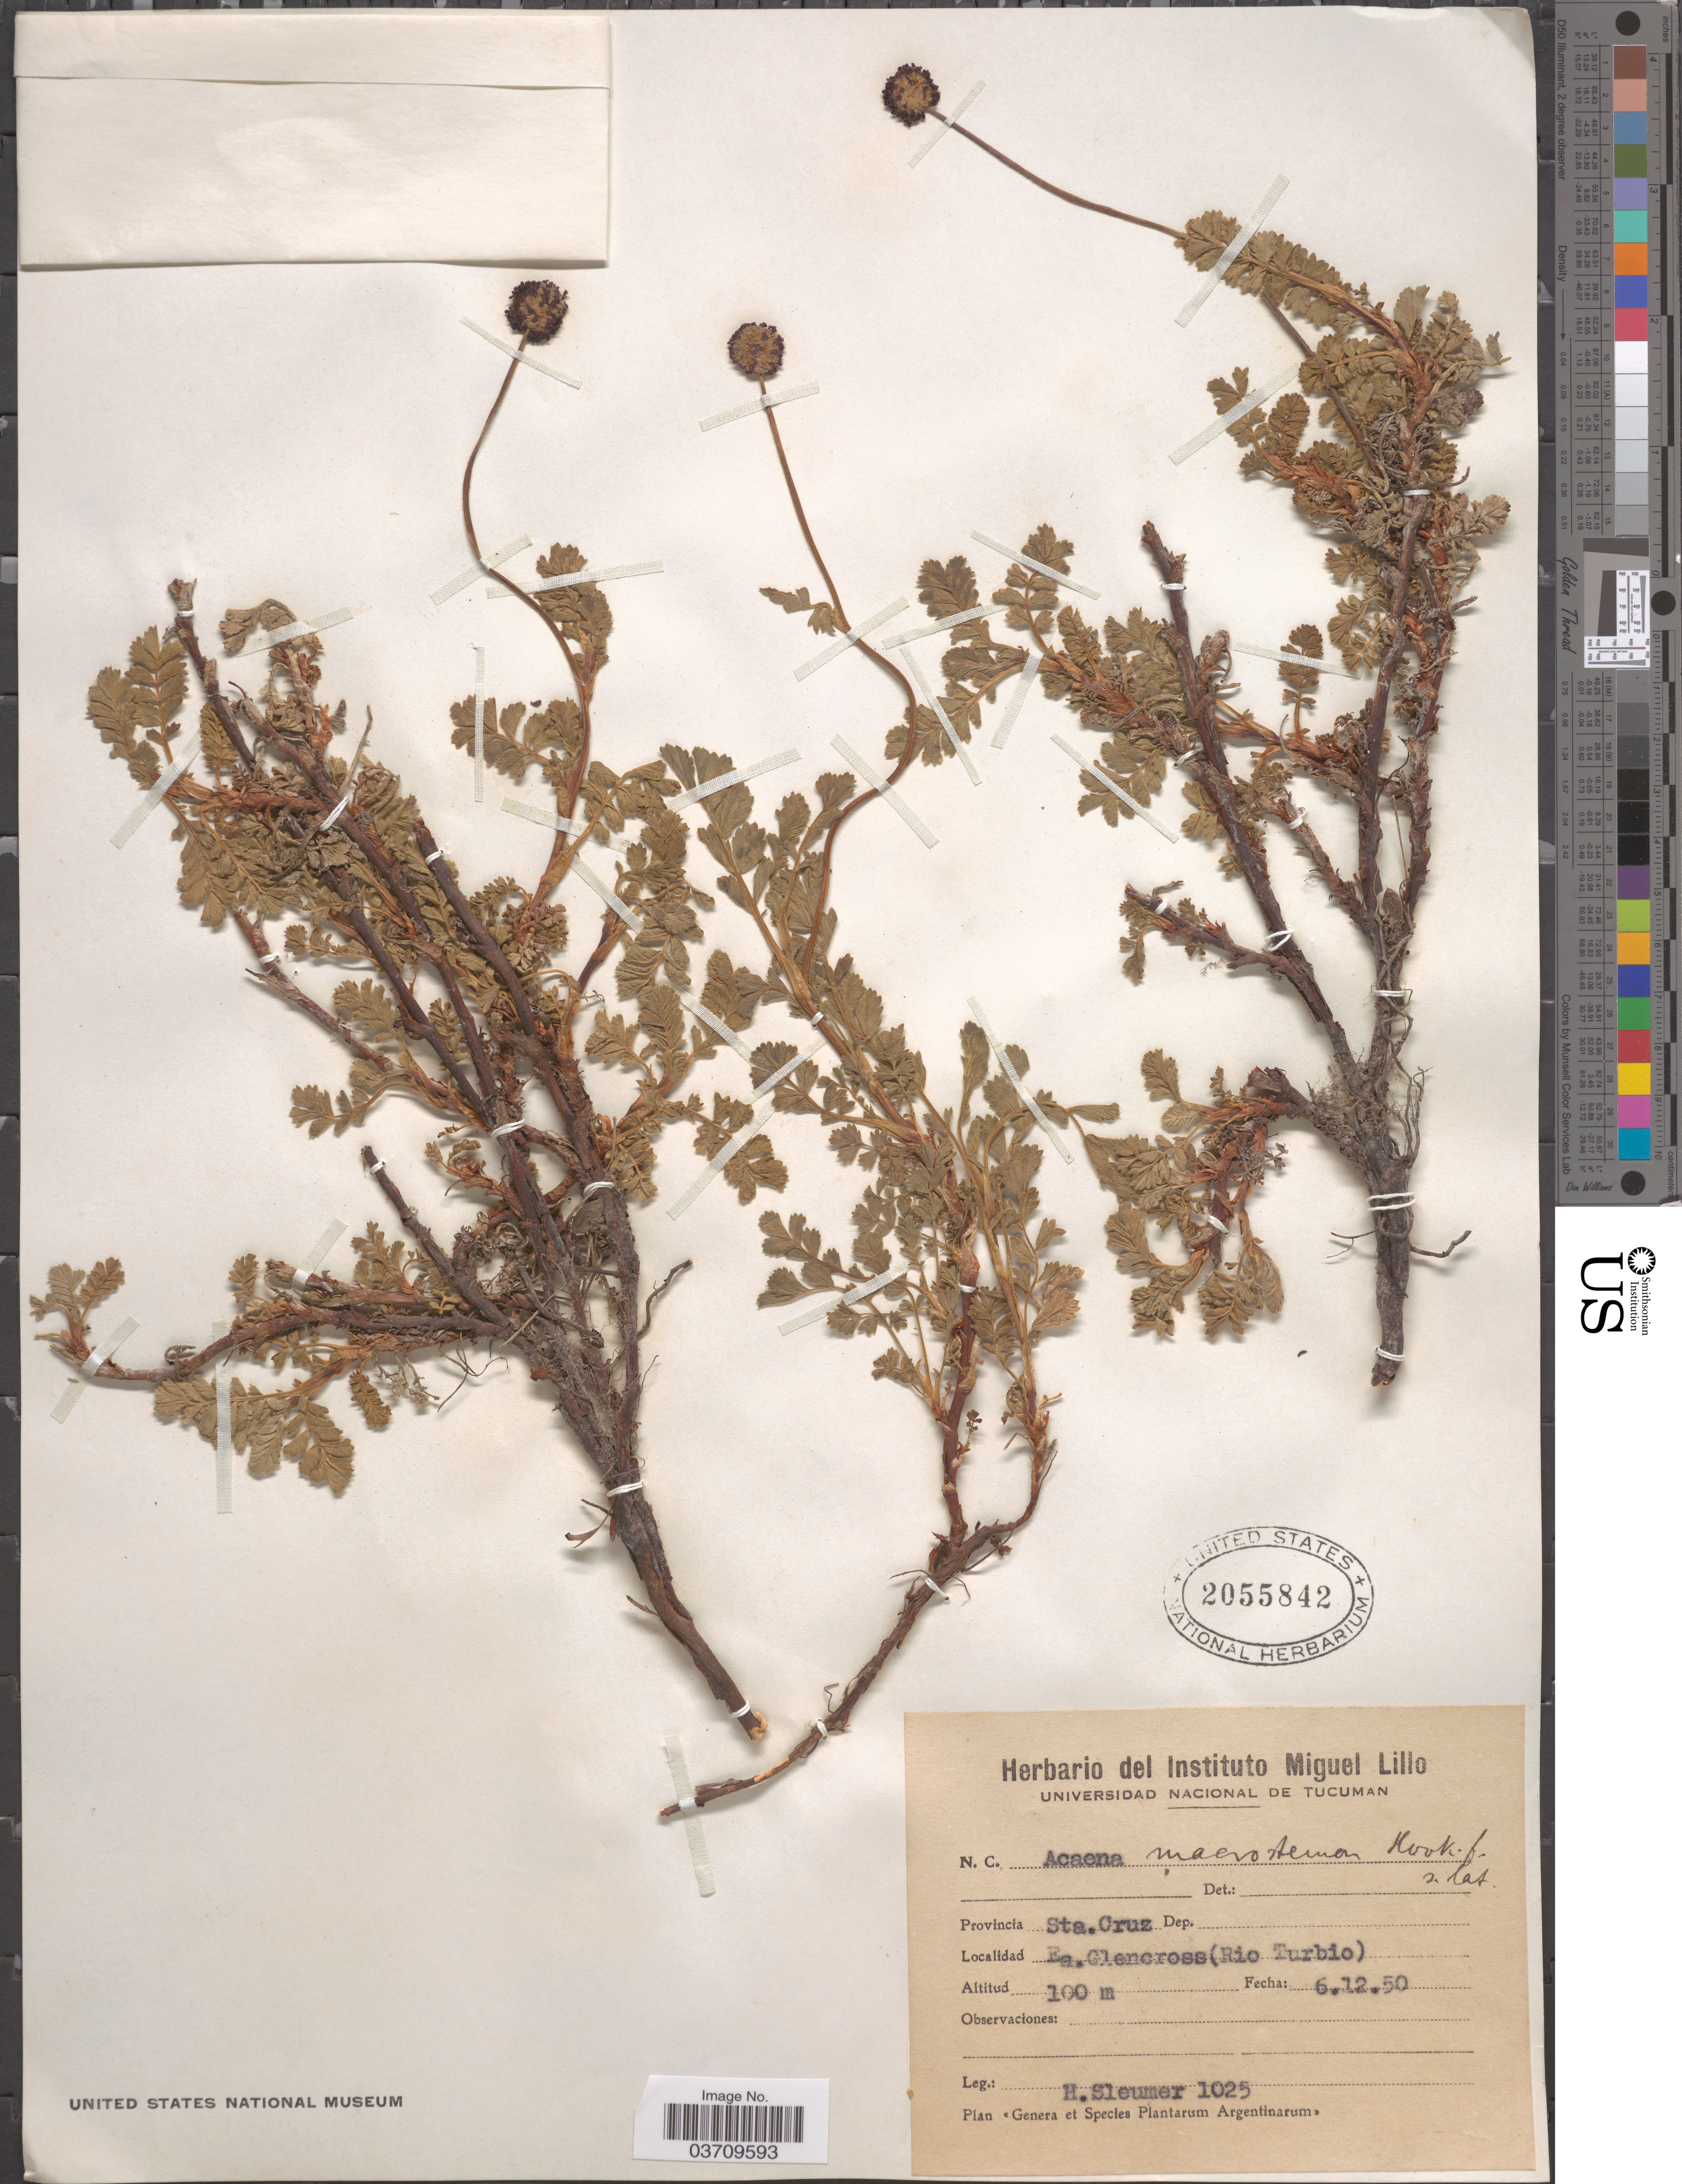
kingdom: Plantae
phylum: Tracheophyta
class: Magnoliopsida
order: Rosales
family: Rosaceae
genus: Acaena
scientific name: Acaena magellanica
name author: Vahl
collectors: H. O. Sleumer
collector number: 1025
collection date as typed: Transcribed d/m/y: 6/12/50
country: Argentina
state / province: Santa Cruz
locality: Ea. Glencross (Rio Turbio).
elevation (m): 100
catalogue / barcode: US 2055842